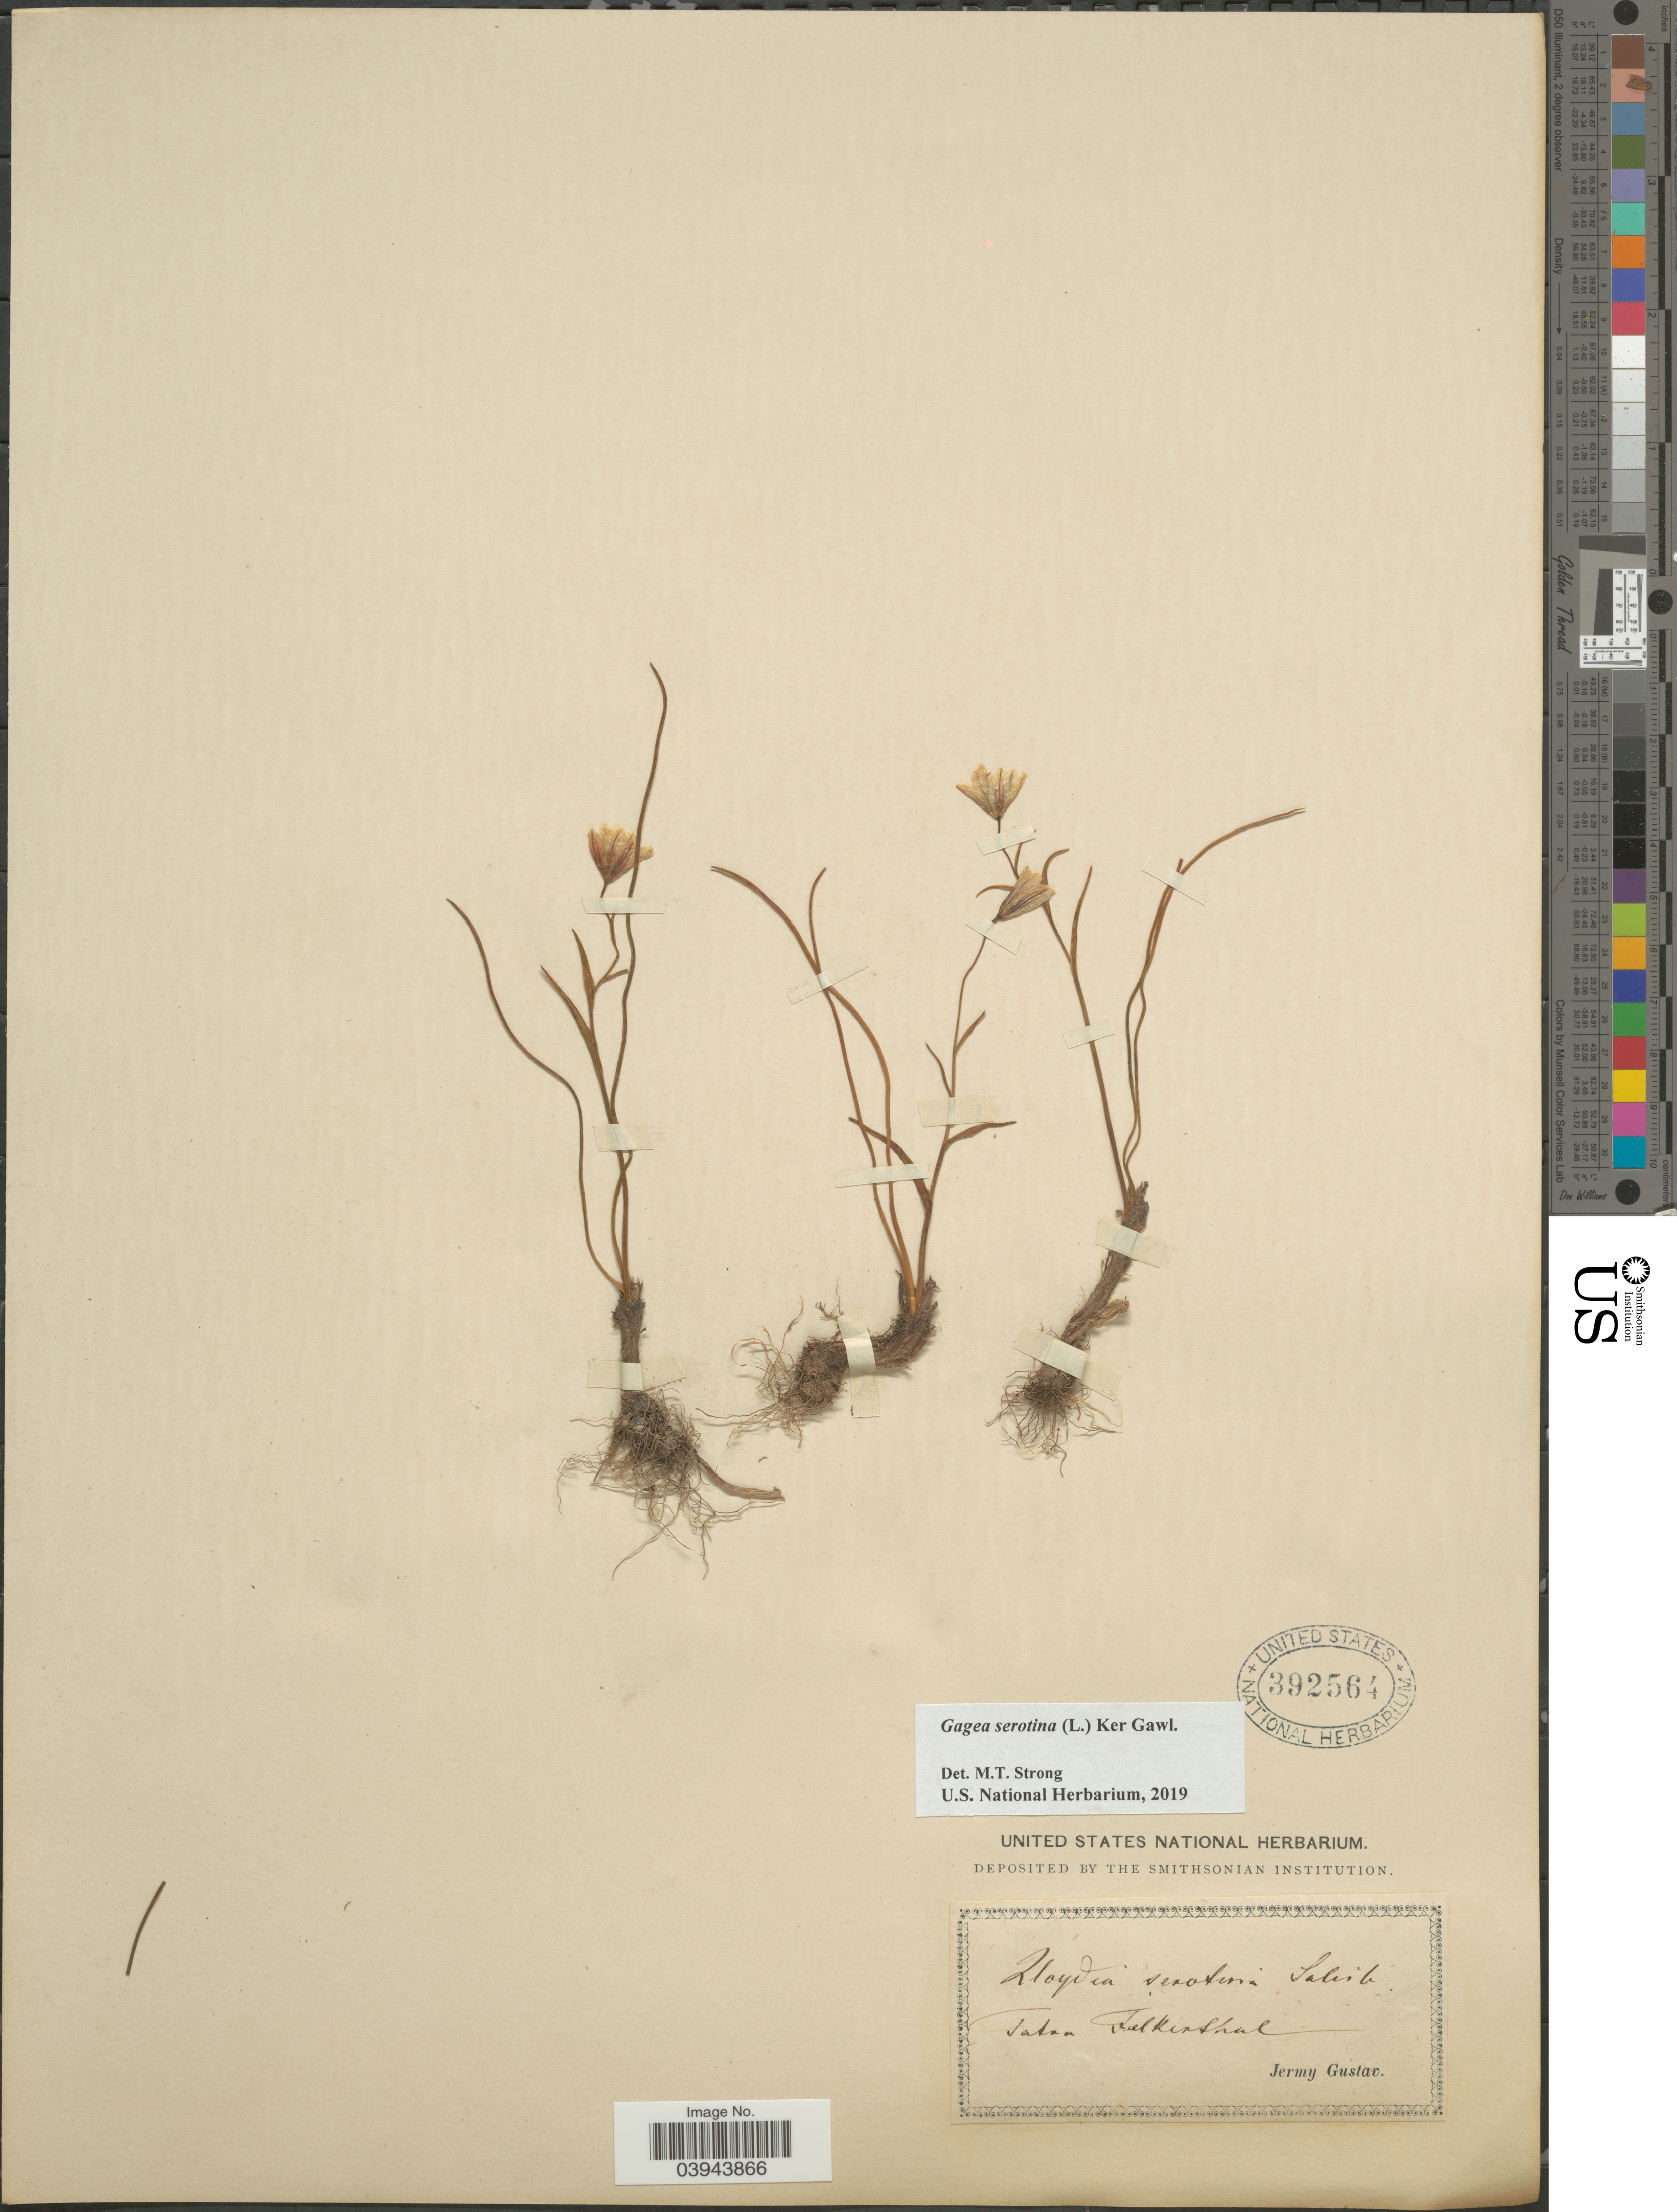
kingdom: Plantae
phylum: Tracheophyta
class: Liliopsida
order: Liliales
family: Liliaceae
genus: Gagea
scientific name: Gagea serotina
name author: (L.) Ker Gawl.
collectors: J. Gustav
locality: Tatra Falkinthal. [interpreted]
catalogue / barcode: US 392564